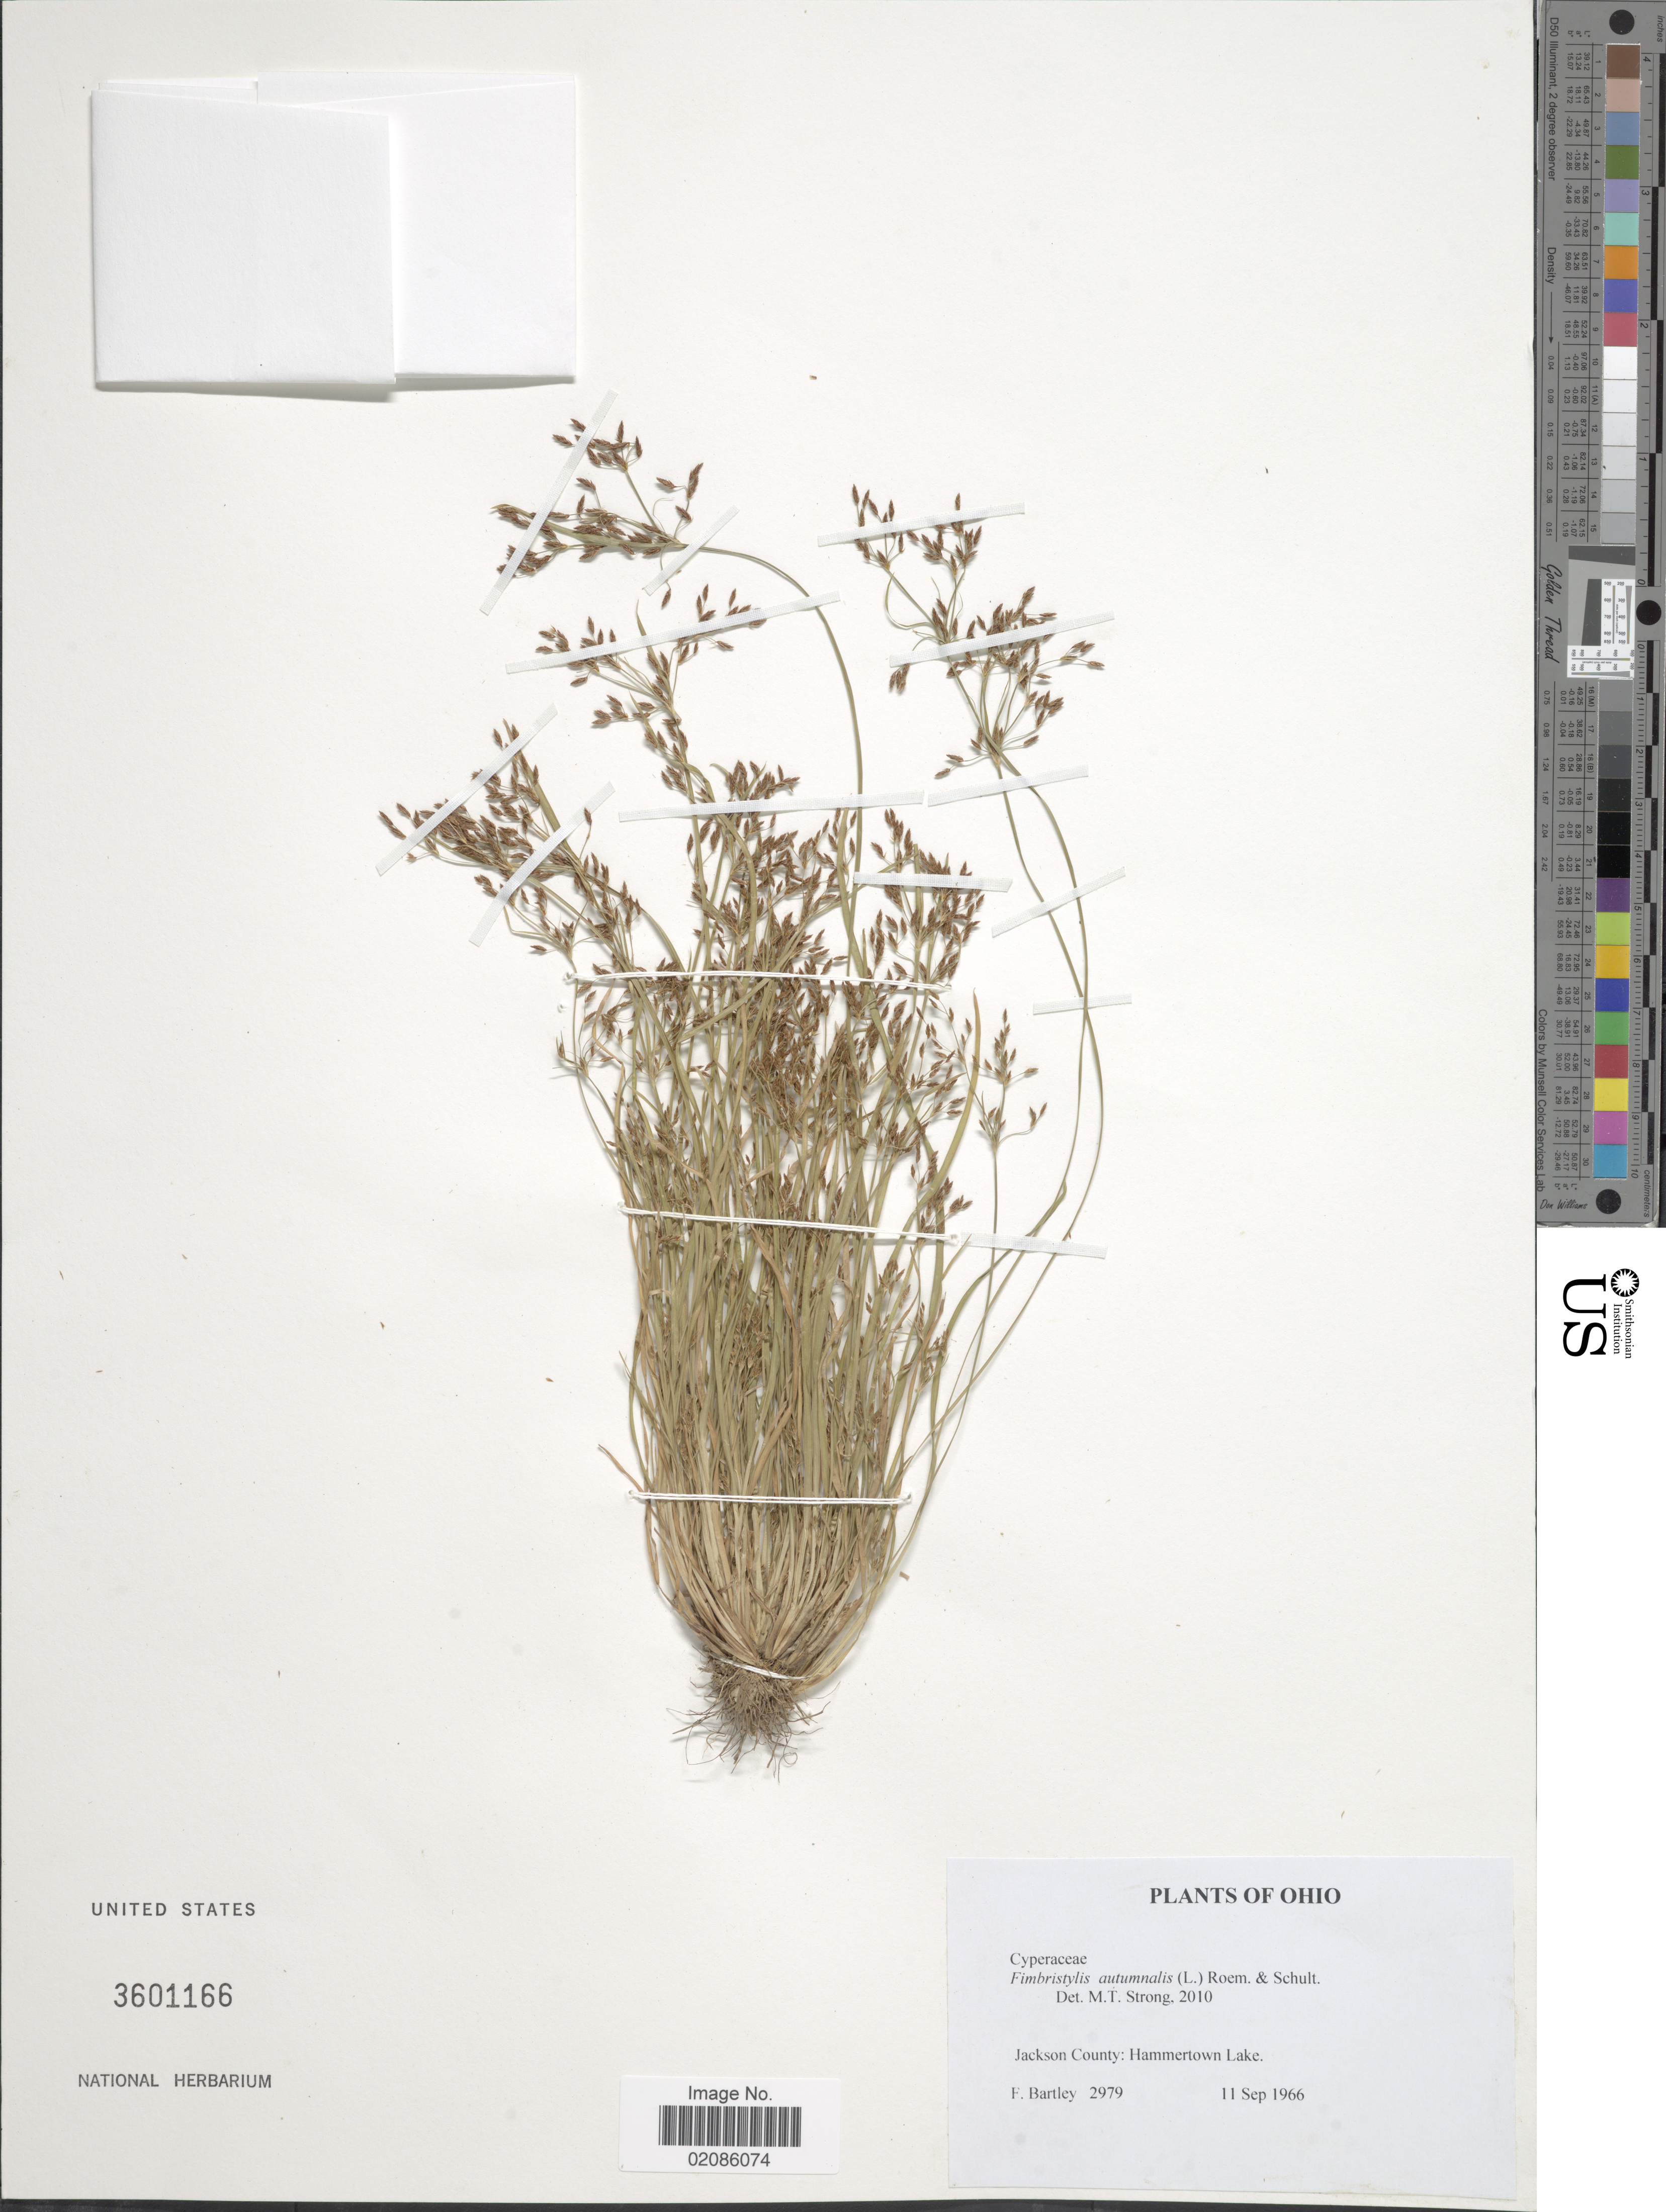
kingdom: Plantae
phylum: Tracheophyta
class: Liliopsida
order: Poales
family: Cyperaceae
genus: Fimbristylis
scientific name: Fimbristylis autumnalis (L.) Roem. & Schult.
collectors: F. Bartley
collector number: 2979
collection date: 1966-09-11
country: United States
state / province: Ohio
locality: Jackson County: Hammertown Lake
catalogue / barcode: US 3601166